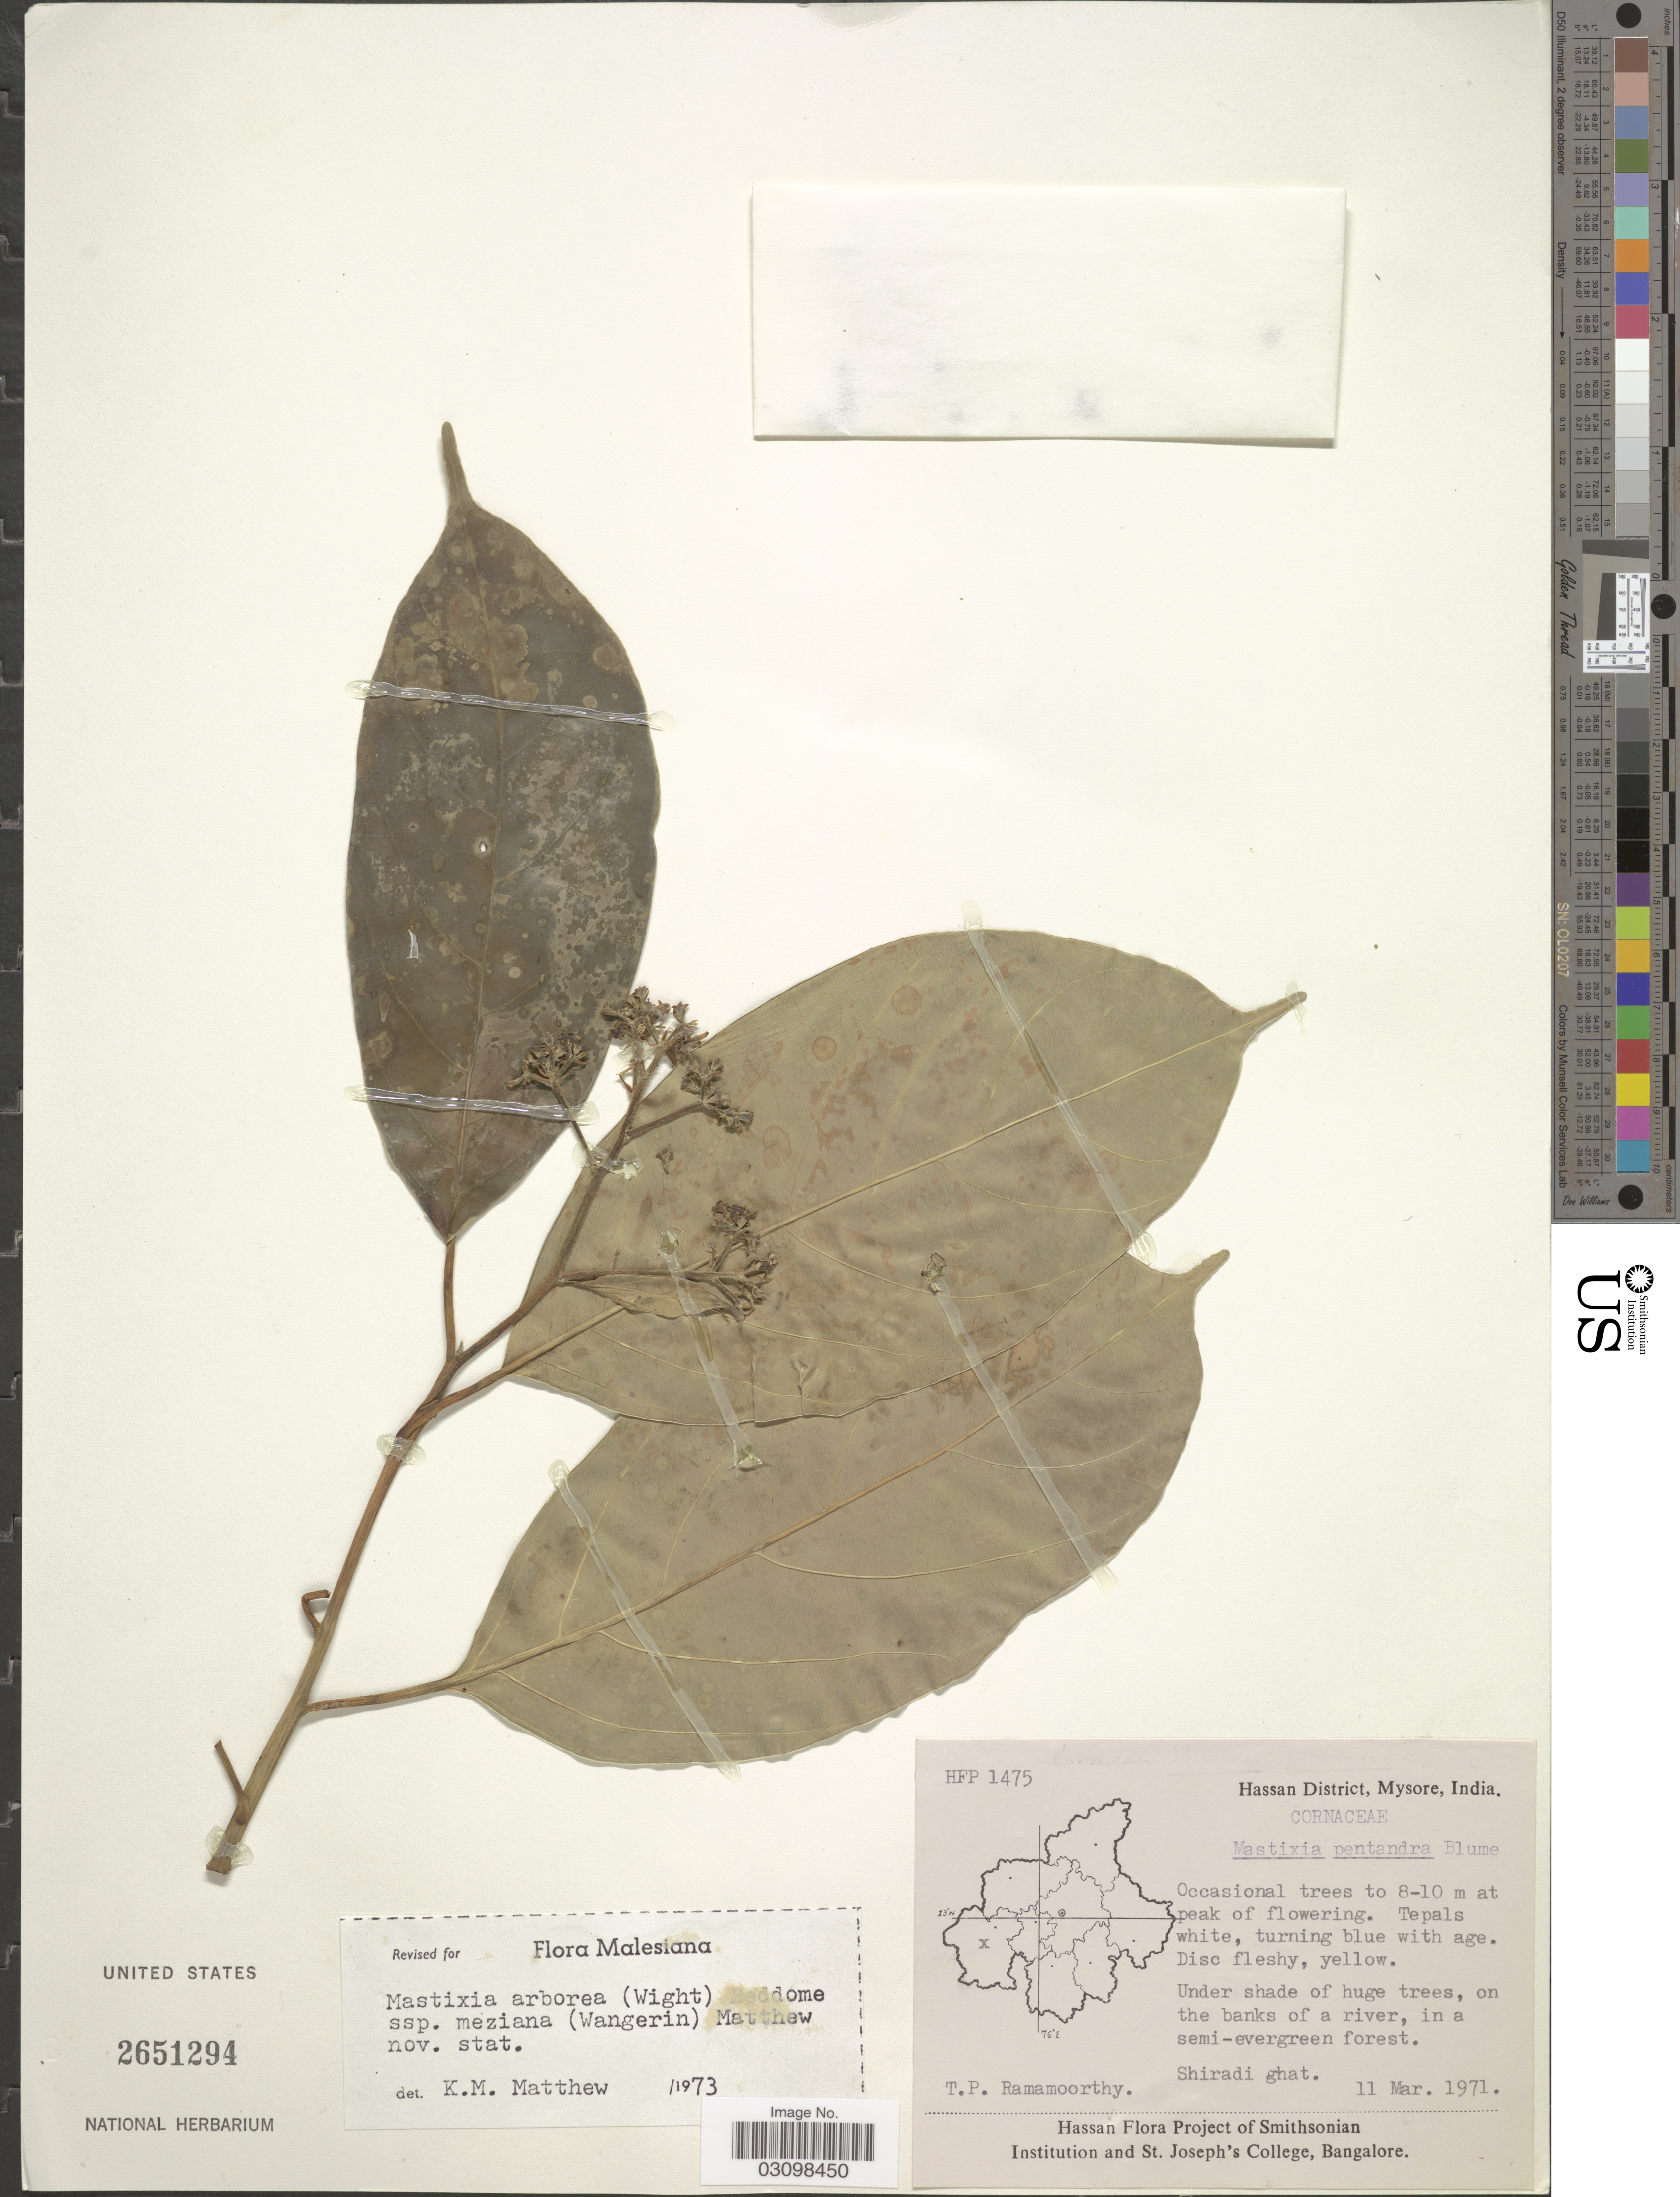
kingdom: Plantae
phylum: Tracheophyta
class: Magnoliopsida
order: Cornales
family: Nyssaceae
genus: Mastixia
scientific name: Mastixia arborea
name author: (Wight) C.B. Clarke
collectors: T. P. Ramamoorthy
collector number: HFP 1475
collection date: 1971-03-11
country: India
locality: Hassan District, Mysore. Shiradi ghat.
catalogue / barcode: US 2651294